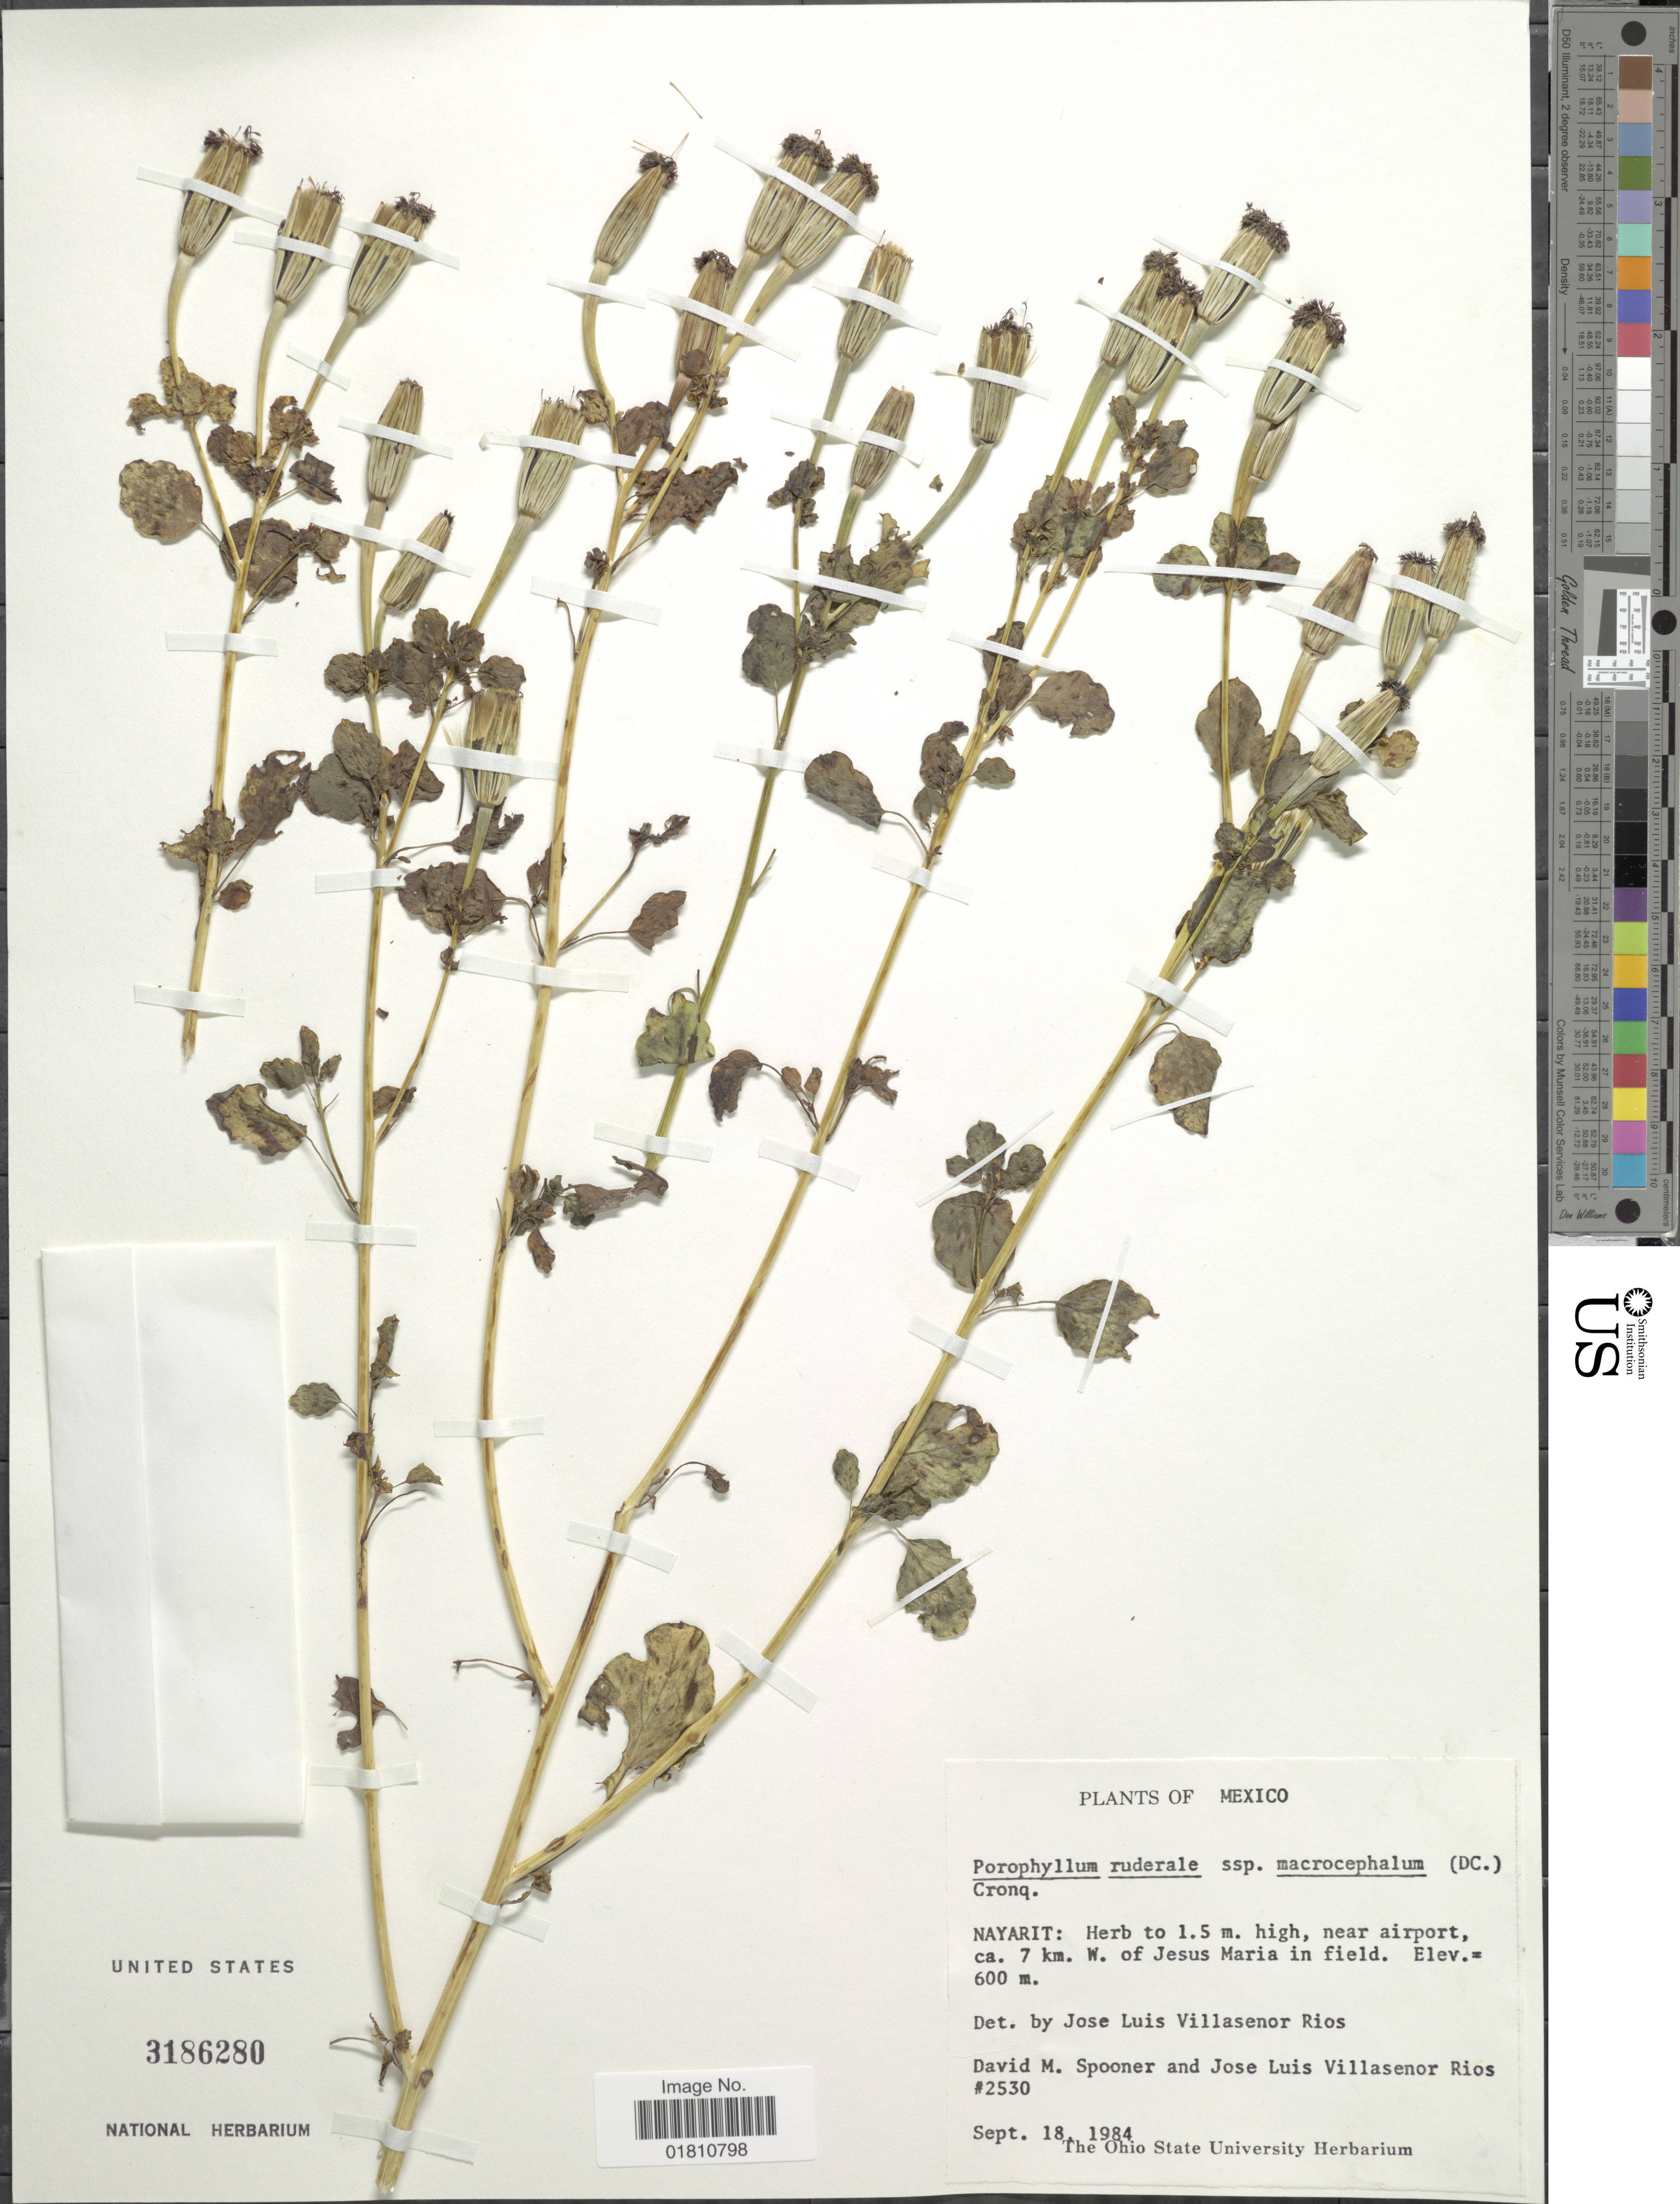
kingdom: Plantae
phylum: Tracheophyta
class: Magnoliopsida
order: Asterales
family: Asteraceae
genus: Porophyllum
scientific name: Porophyllum ruderale subsp. macrocephalum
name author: (DC.) R.R. Johnson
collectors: D. Spooner & J. L. Villasenor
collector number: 2530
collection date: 1984-09-18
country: Mexico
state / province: Nayarit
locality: Near airport, ca. 7 km. W. of Jesus Maria in field.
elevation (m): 600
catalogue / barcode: US 3186280